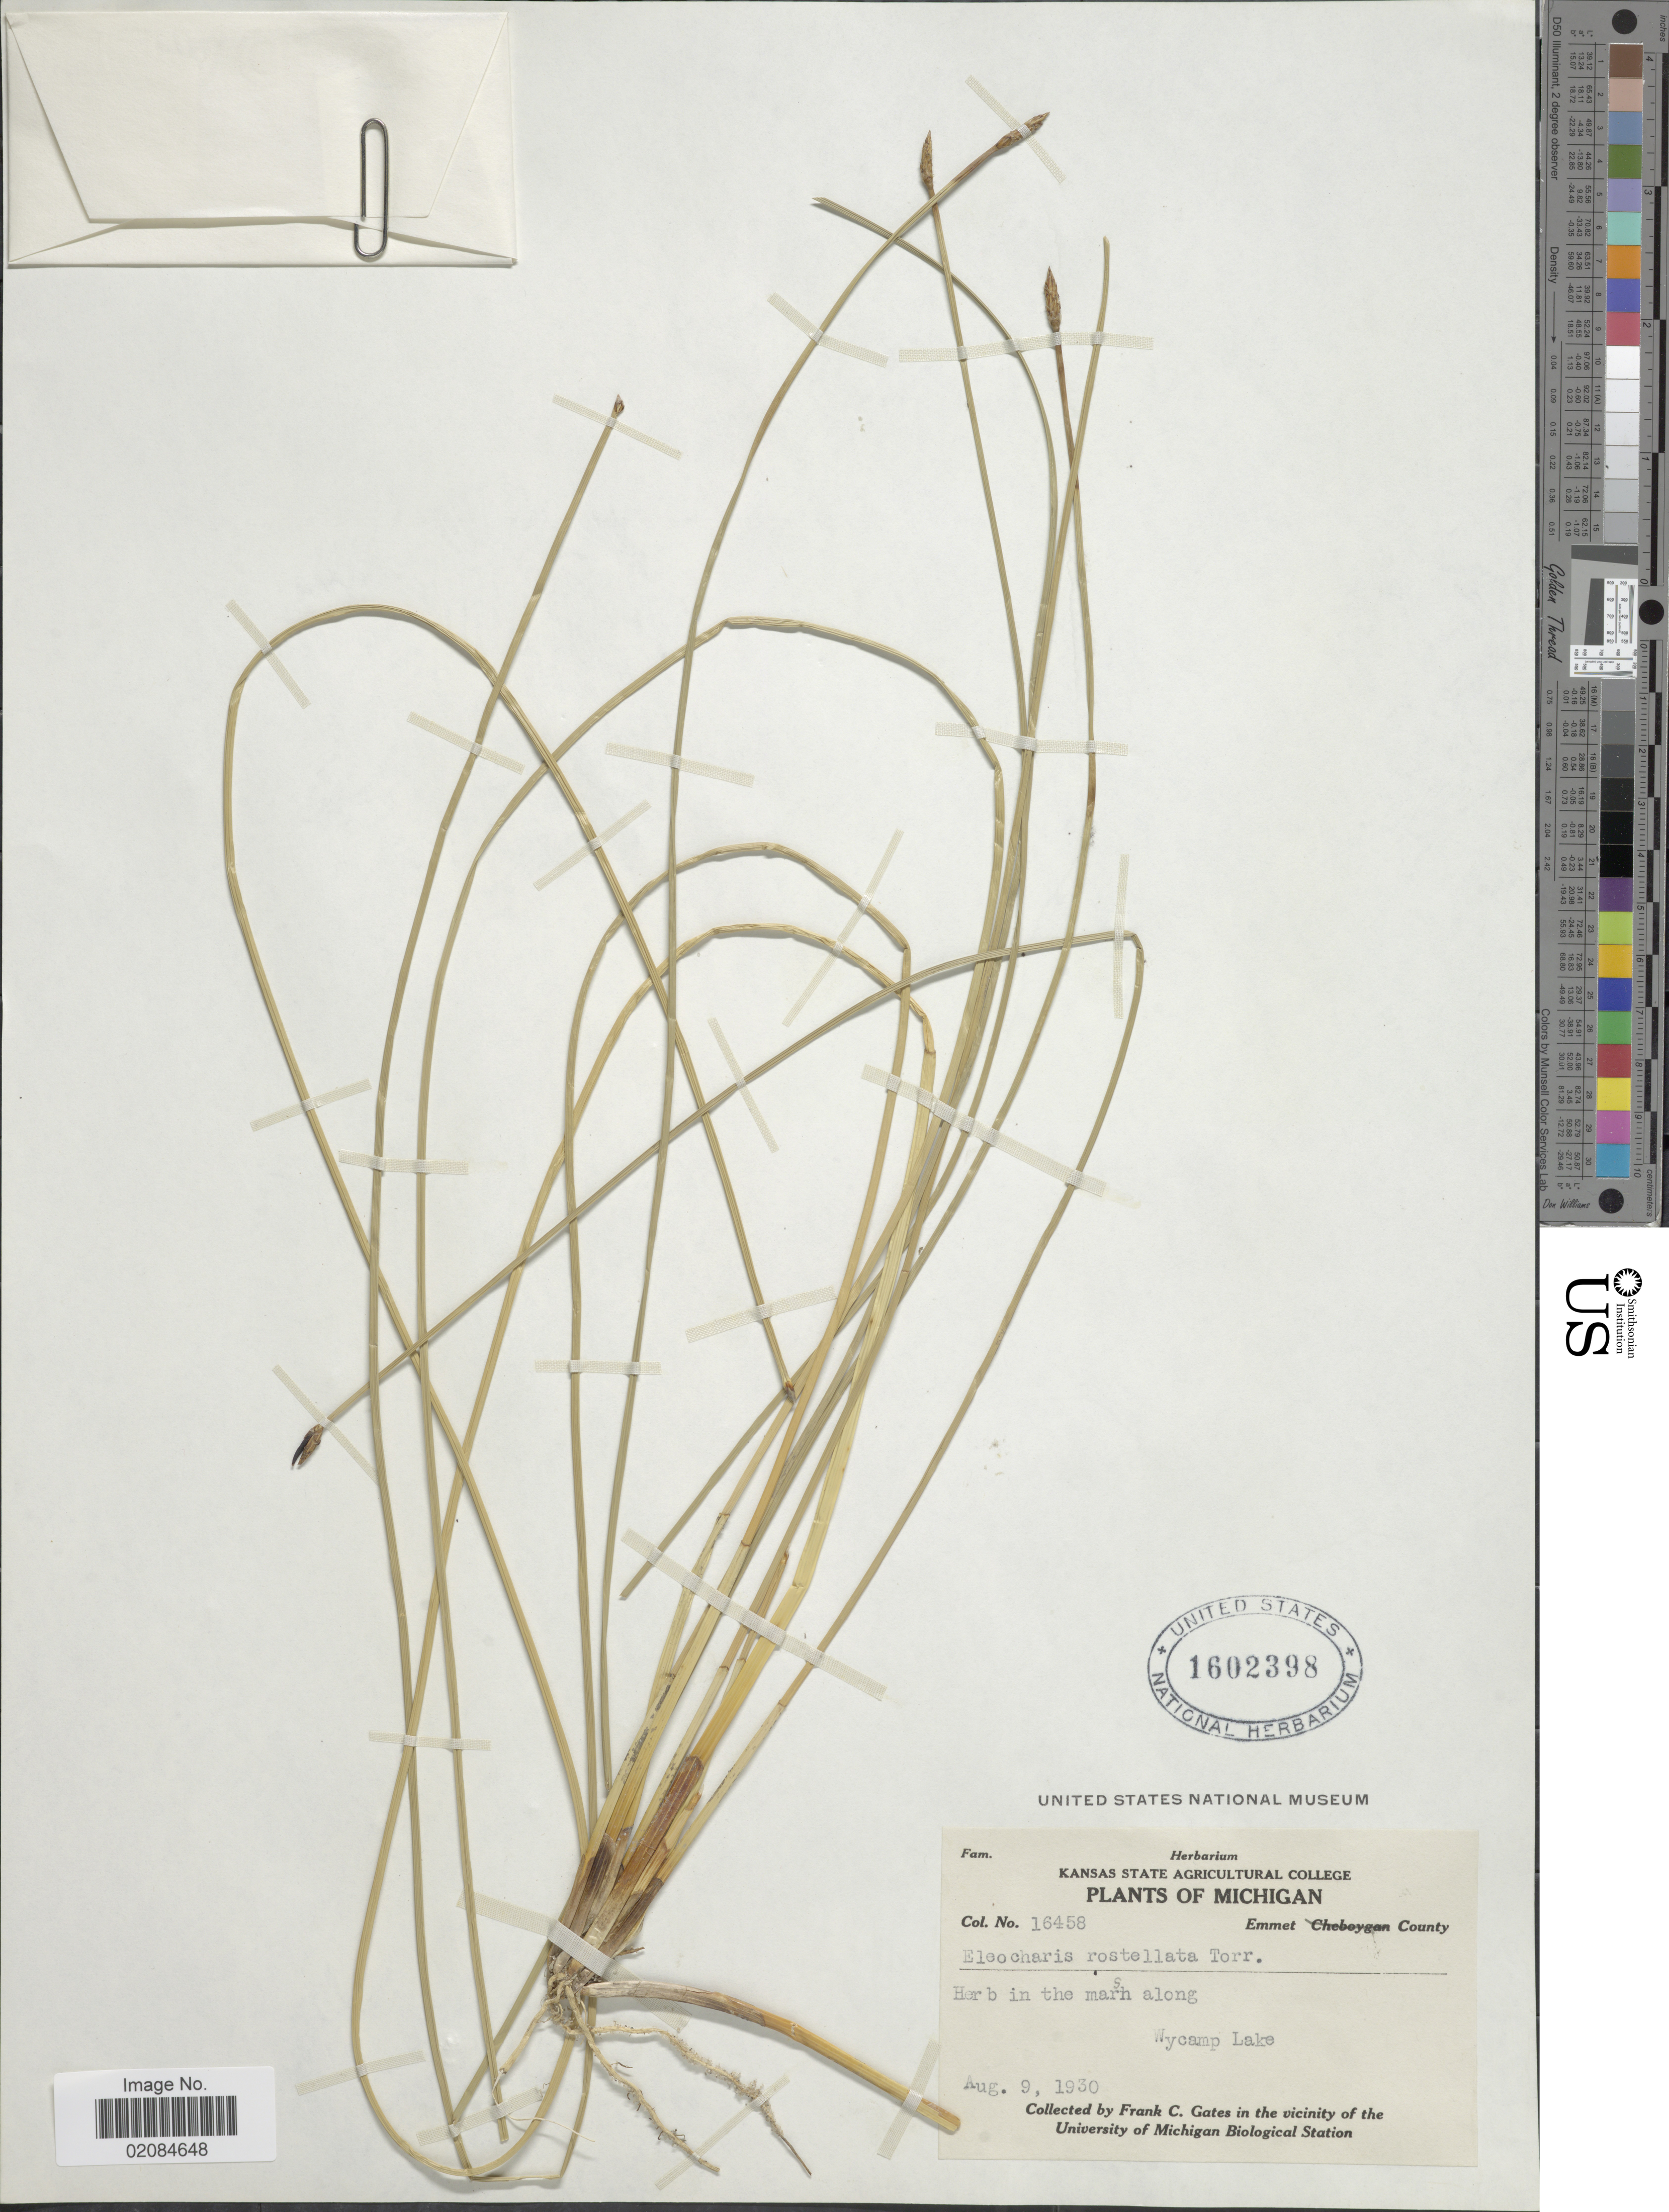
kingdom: Plantae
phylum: Tracheophyta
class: Liliopsida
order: Poales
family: Cyperaceae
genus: Eleocharis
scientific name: Eleocharis rostellata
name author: (Torr.) Torr.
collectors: F. C. Gates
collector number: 16458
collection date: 1930-08-09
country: United States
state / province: Michigan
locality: Emmet County. Wycamp Lake. The vicinity of the University of Michigan Biological Station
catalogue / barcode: US 1602398